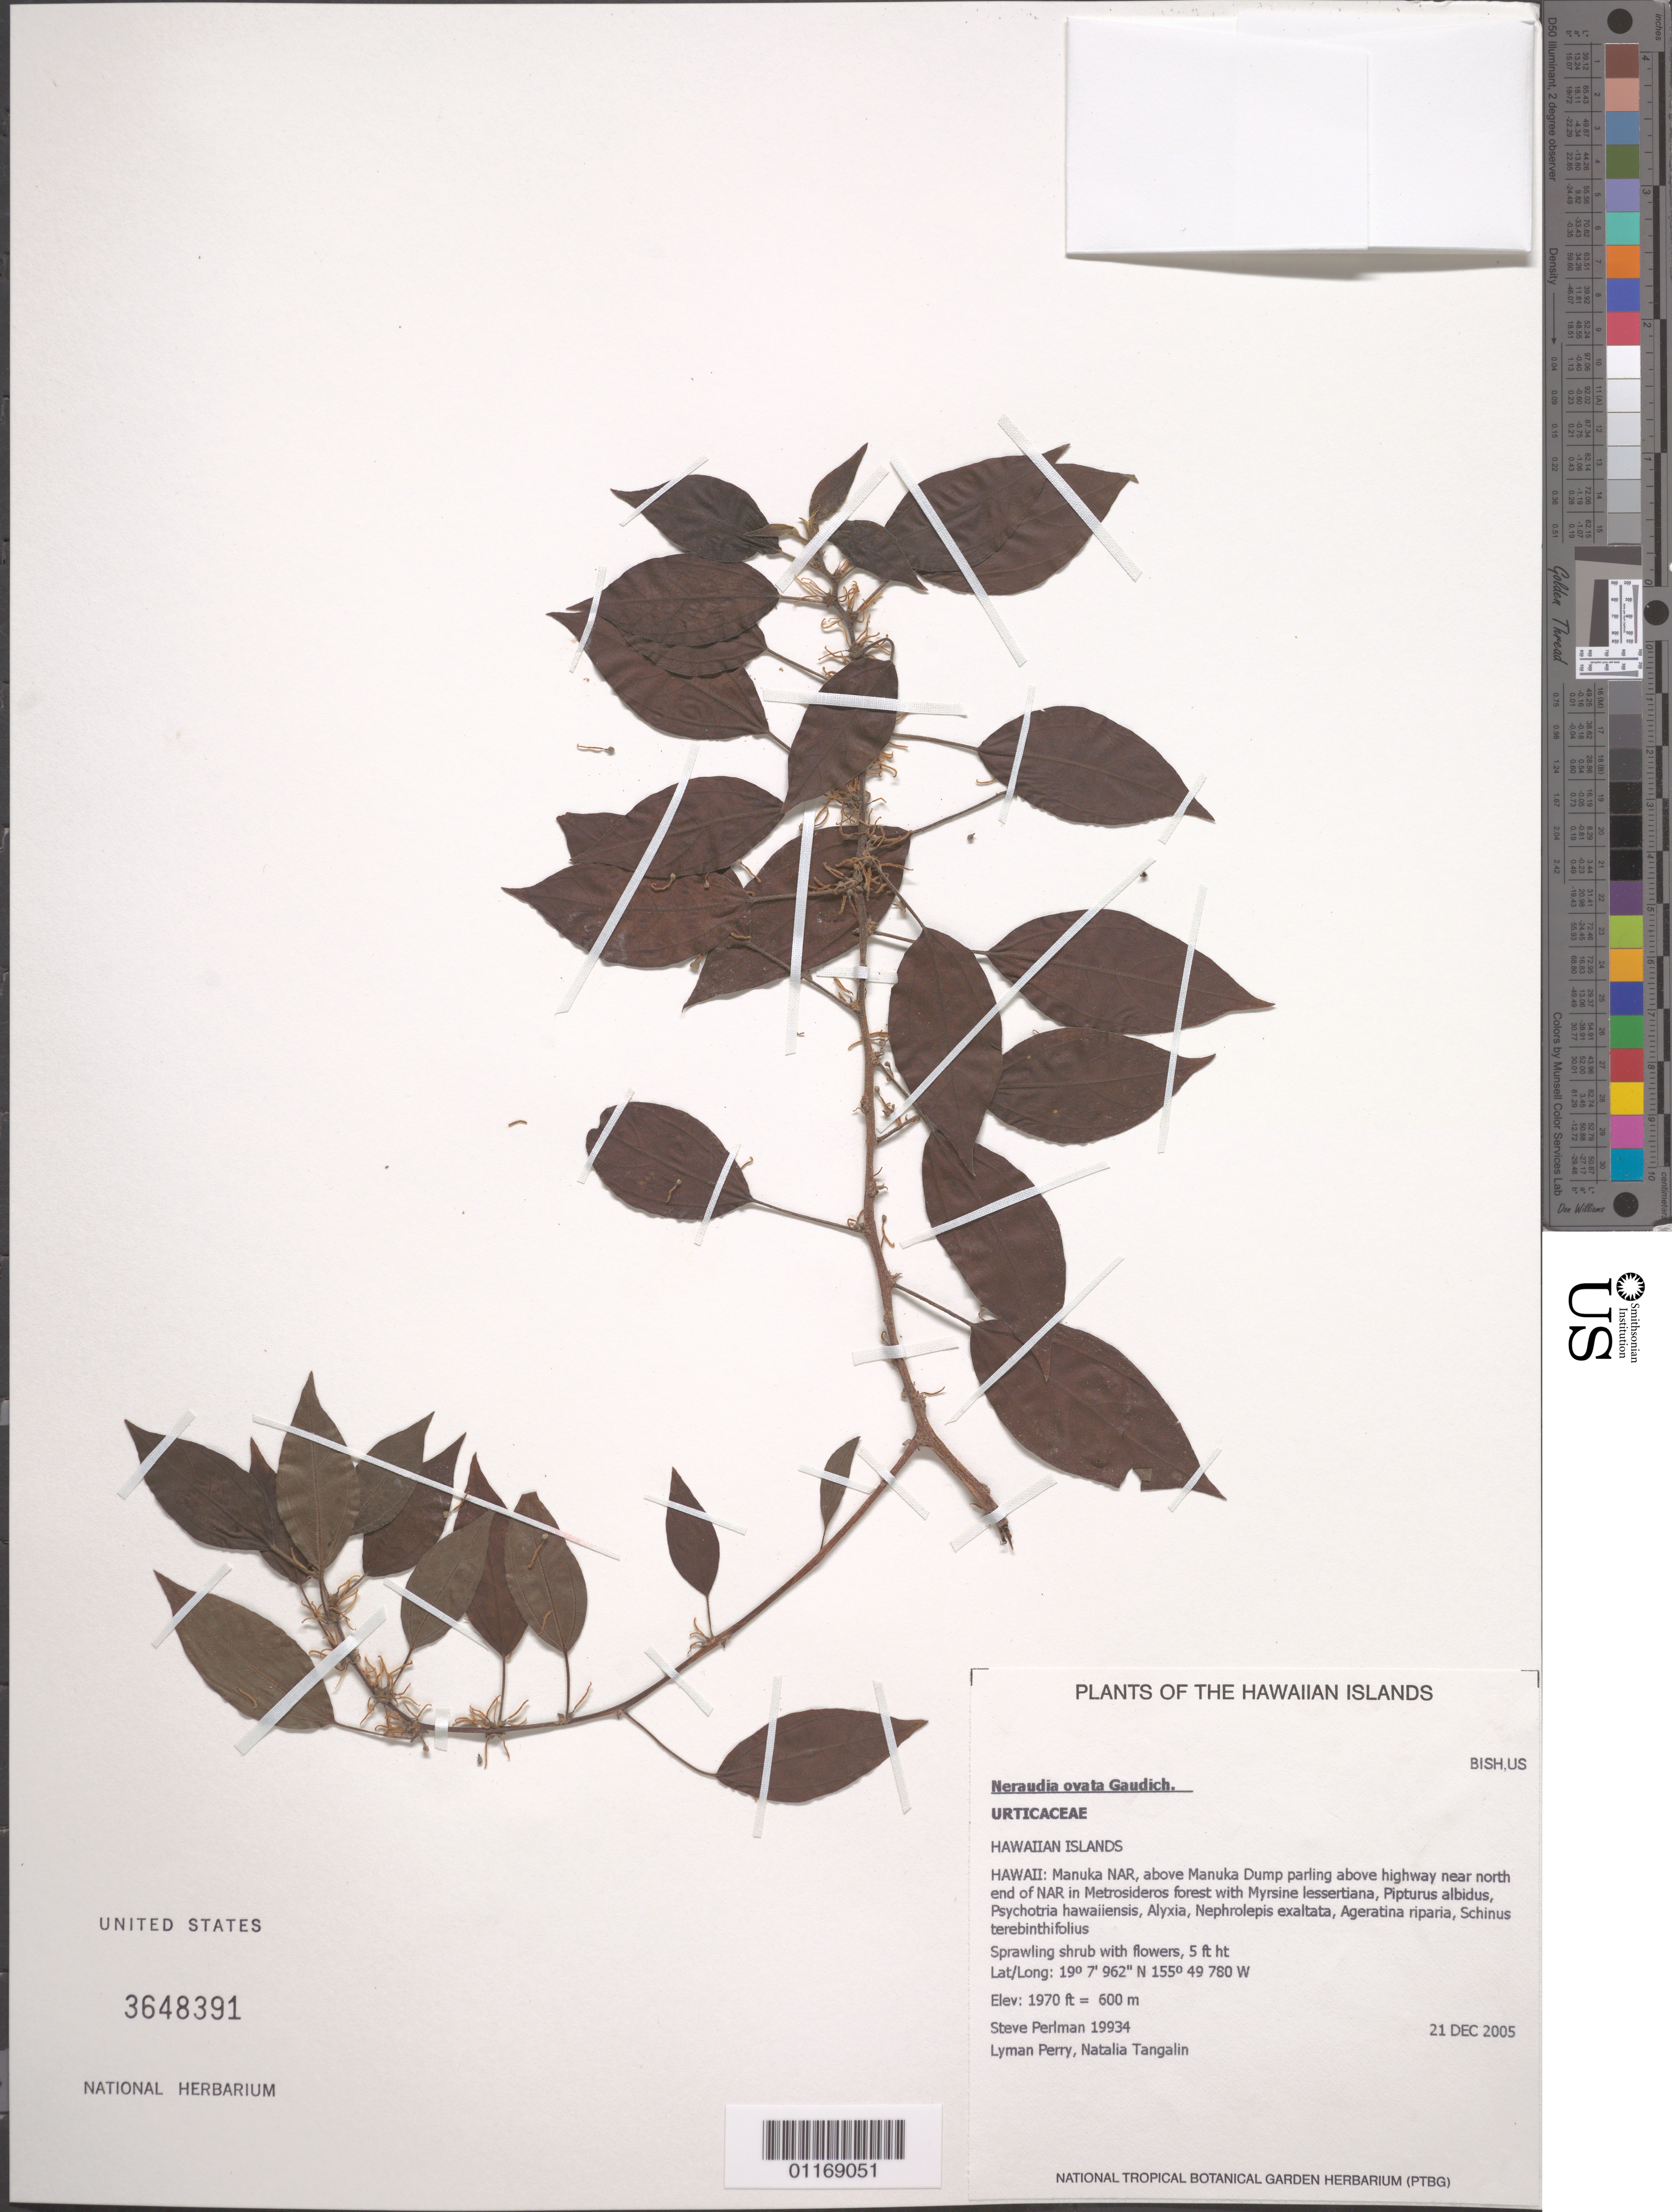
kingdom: Plantae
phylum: Tracheophyta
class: Magnoliopsida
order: Rosales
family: Urticaceae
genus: Neraudia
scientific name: Neraudia ovata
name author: Gaudich.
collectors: S. P. Perlman, L. Perry & N. Tangalin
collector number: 19934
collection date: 2005-12-21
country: United States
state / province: Hawaii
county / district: Hawaii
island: Hawaii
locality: Manuka NAR, above Manuka Dump paralleling above highway near north endof NAR.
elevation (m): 600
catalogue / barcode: US 3648391